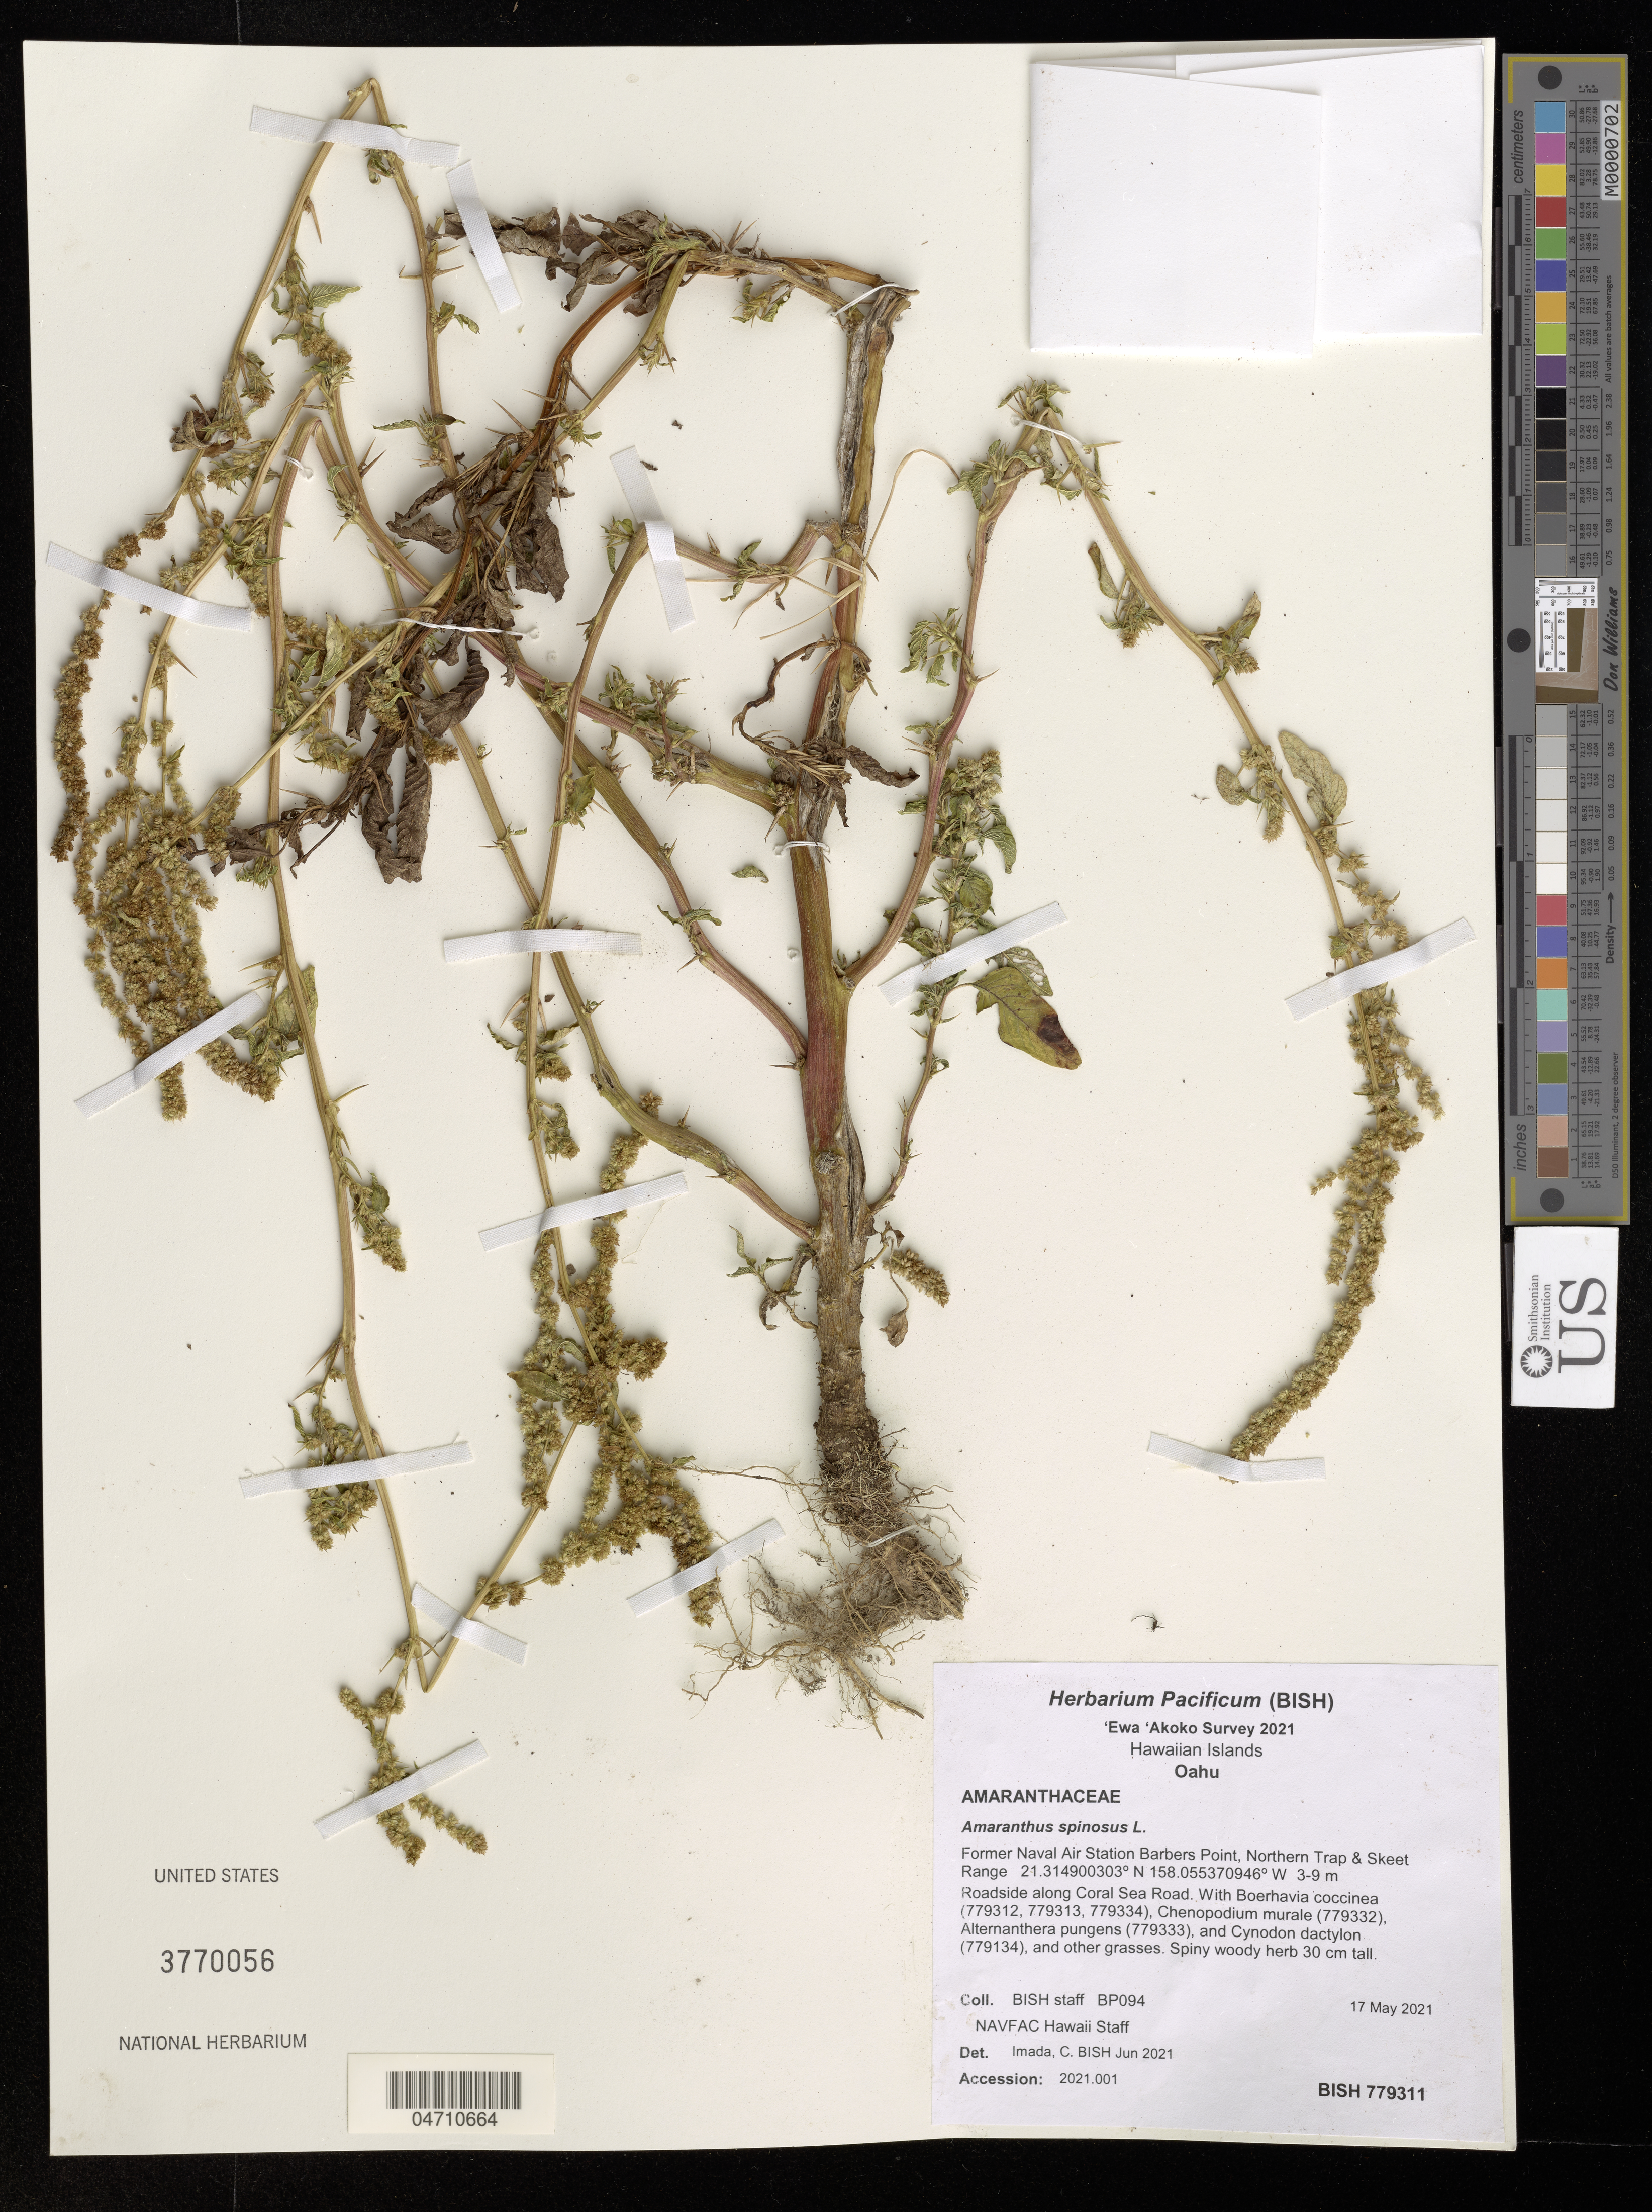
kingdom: Plantae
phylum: Tracheophyta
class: Magnoliopsida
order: Caryophyllales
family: Amaranthaceae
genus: Amaranthus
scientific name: Amaranthus spinosus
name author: L.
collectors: Bernice P. Bishop Museum & N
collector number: BP094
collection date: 2021-05-17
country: United States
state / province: Hawaii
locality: Hawaiian Islands. Oahu. Former Naval Air Station Barbers Point, Northern Trap & Skeet Range.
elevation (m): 3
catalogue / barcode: US 3770056